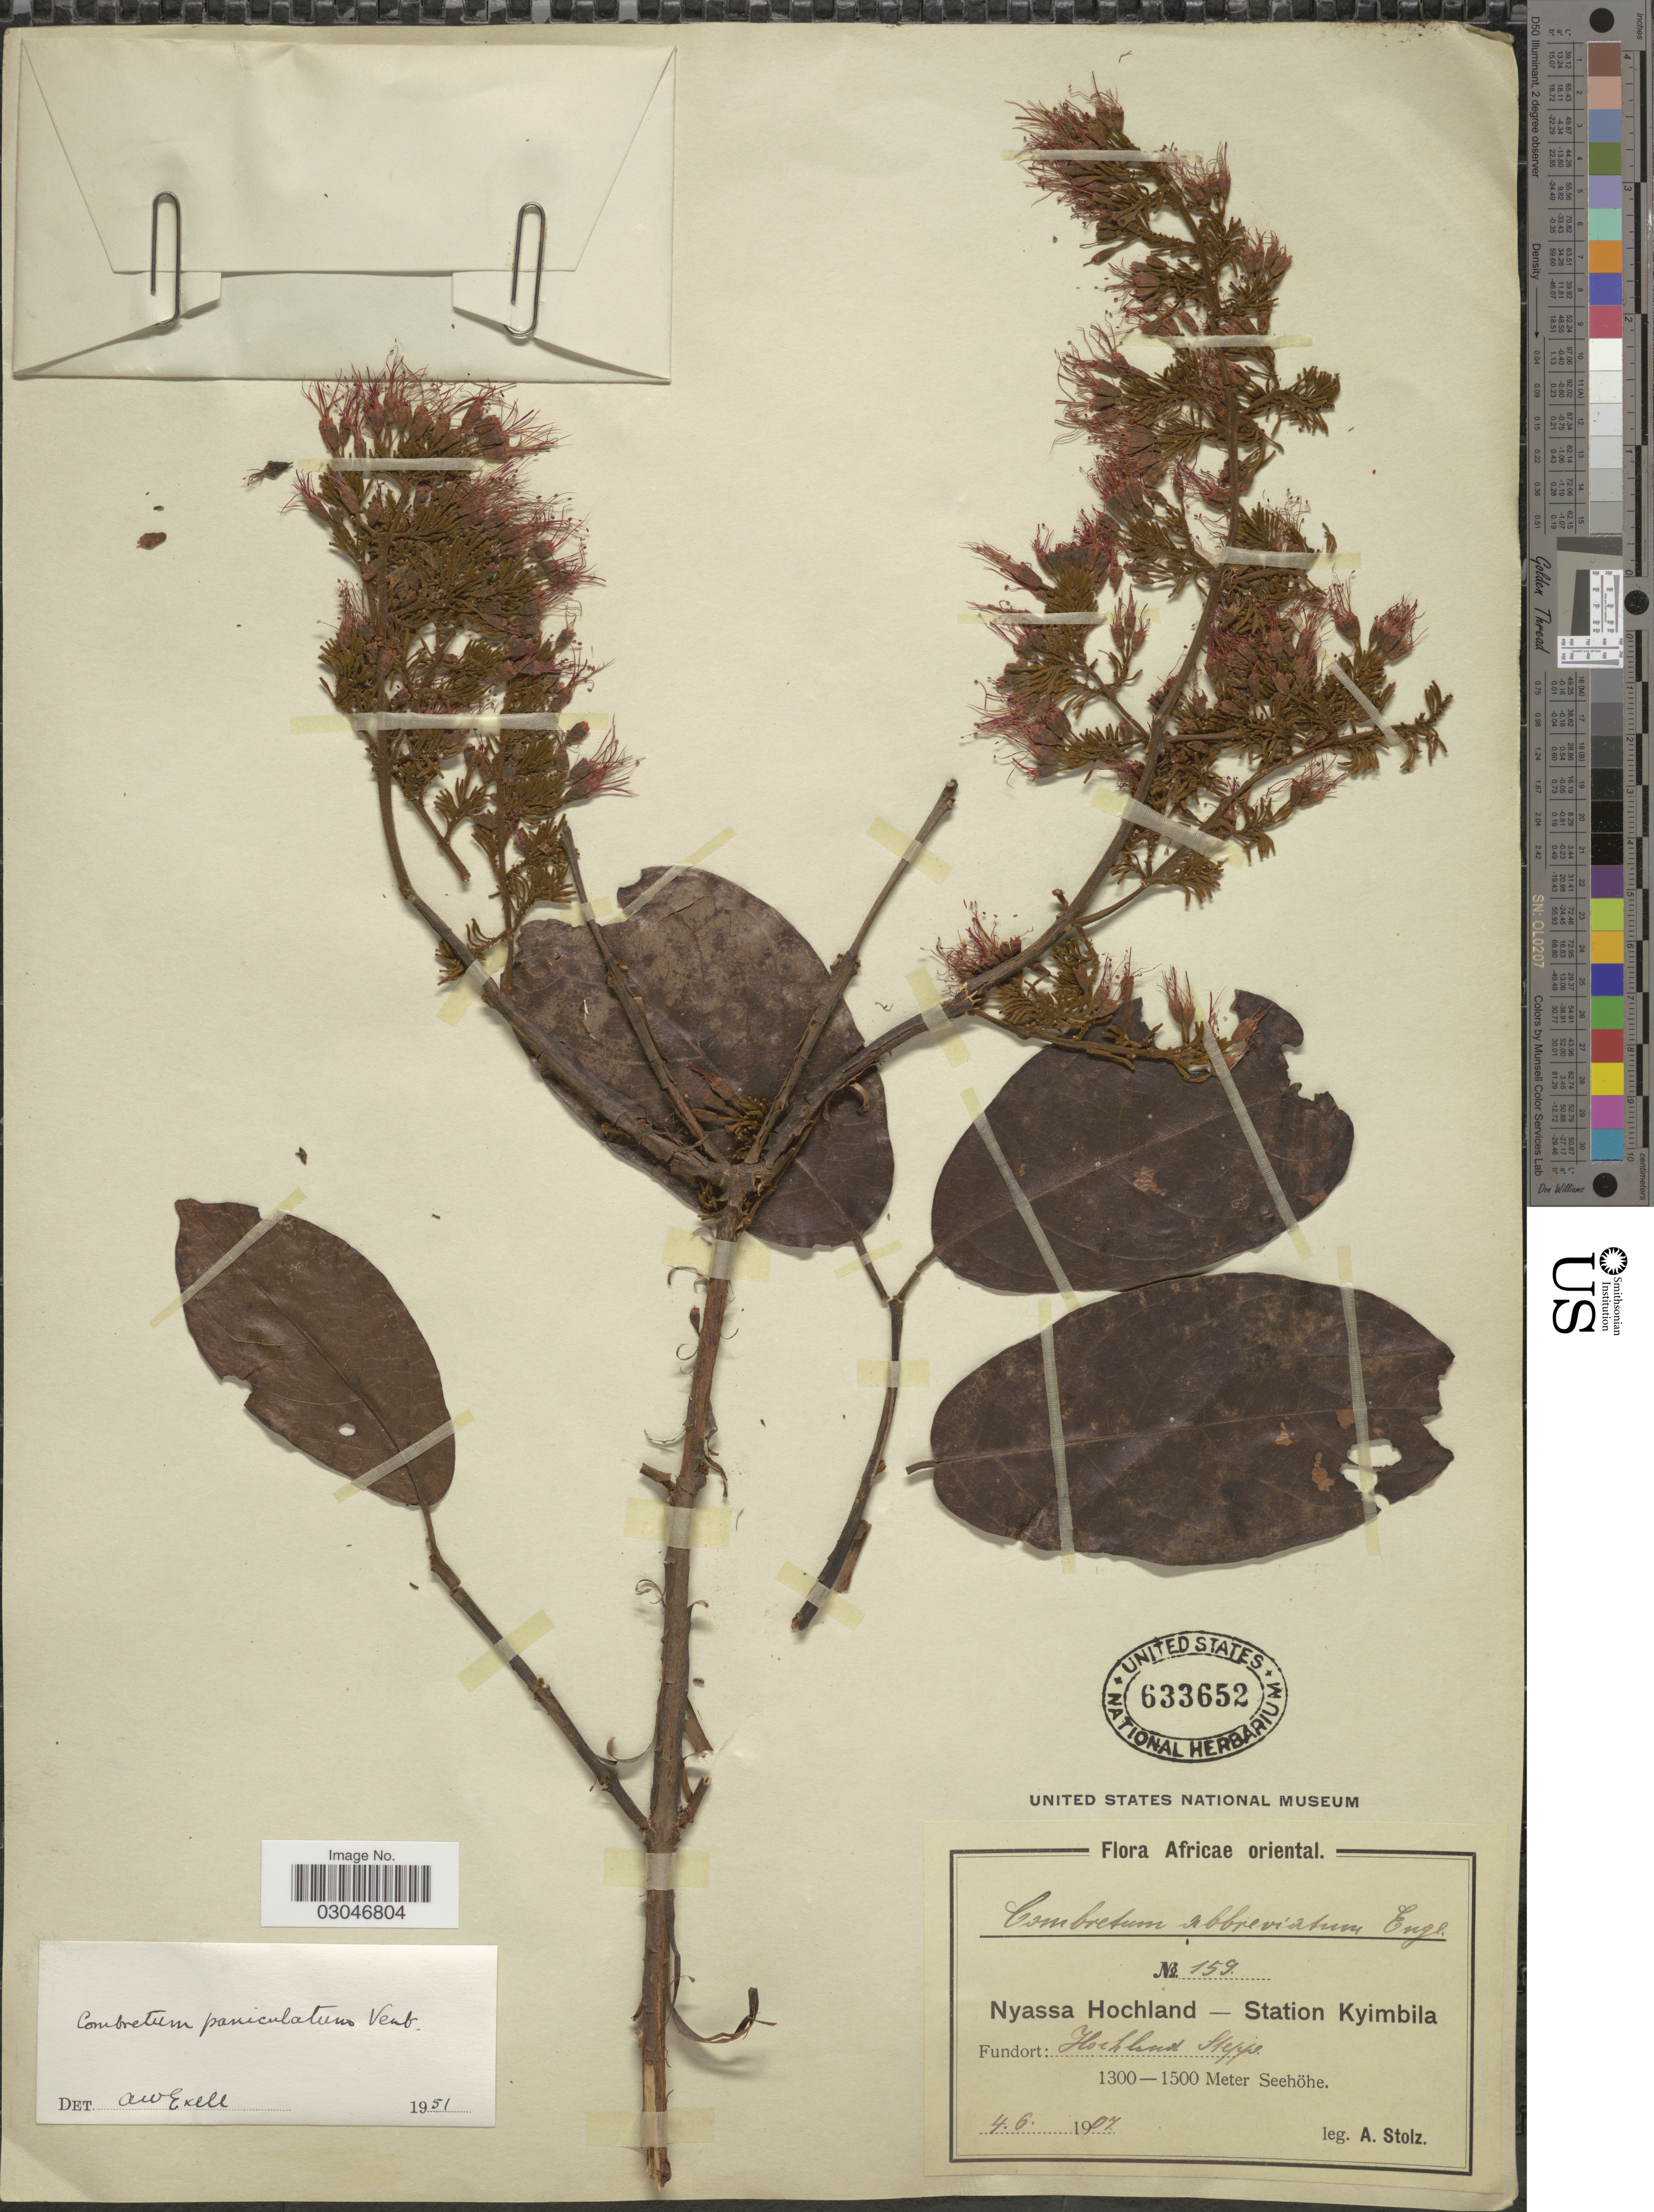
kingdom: Plantae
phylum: Tracheophyta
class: Magnoliopsida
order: Myrtales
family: Combretaceae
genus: Combretum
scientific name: Combretum paniculatum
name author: Vent.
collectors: A. Stolz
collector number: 159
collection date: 1907-06-04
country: Malawi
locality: Nyassa Hochland - Station Kyimbila. Hochland Steppe.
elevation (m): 1300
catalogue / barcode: US 633652